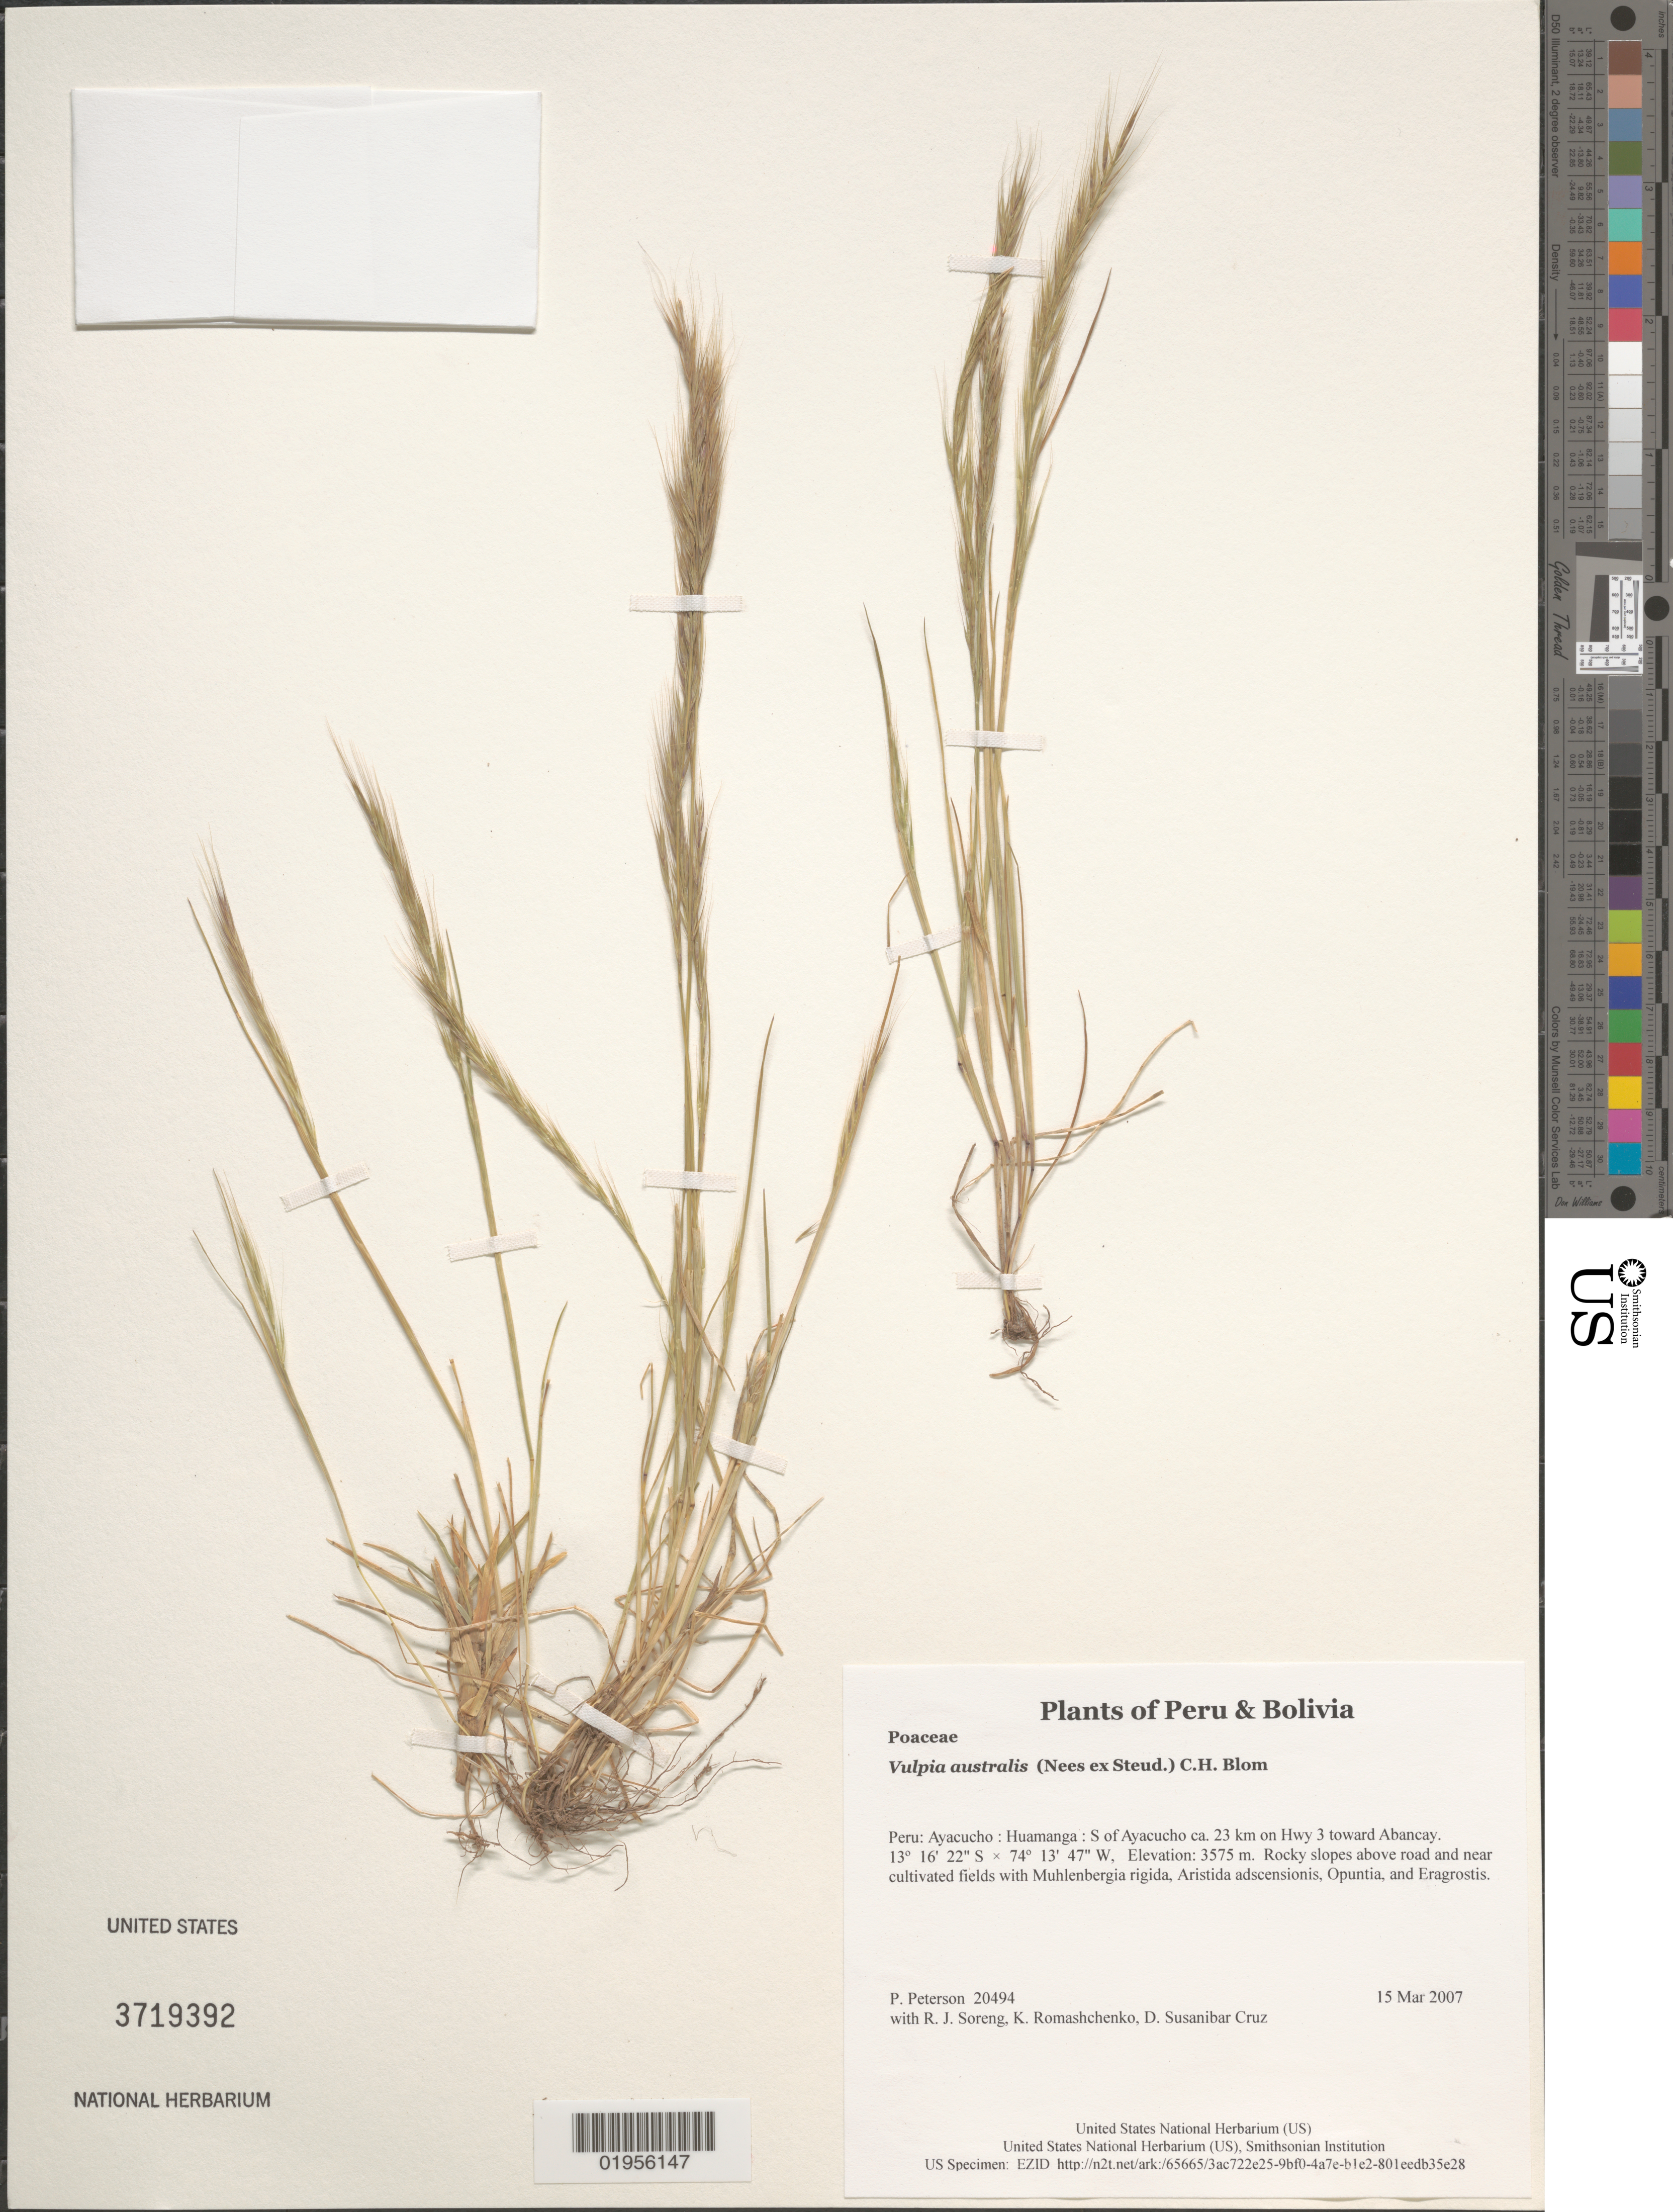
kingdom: Plantae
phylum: Tracheophyta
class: Liliopsida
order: Poales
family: Poaceae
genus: Vulpia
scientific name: Vulpia australis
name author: (Nees ex Steud.) C.H. Blom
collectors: P. M. Peterson, R. J. Soreng, K. Romashchenko & D. Susanibar Cruz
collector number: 20494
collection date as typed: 15 Mar 2007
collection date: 2007-03-15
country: Peru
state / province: Ayacucho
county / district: Huamanga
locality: S of Ayacucho ca. 23 km on Hwy 3 toward Abancay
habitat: Rocky slopes above road and near cultivated fields with Muhlenbergia rigida, Aristida adscensionis, Opuntia, and Eragrostis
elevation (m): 3575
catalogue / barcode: US 3719392